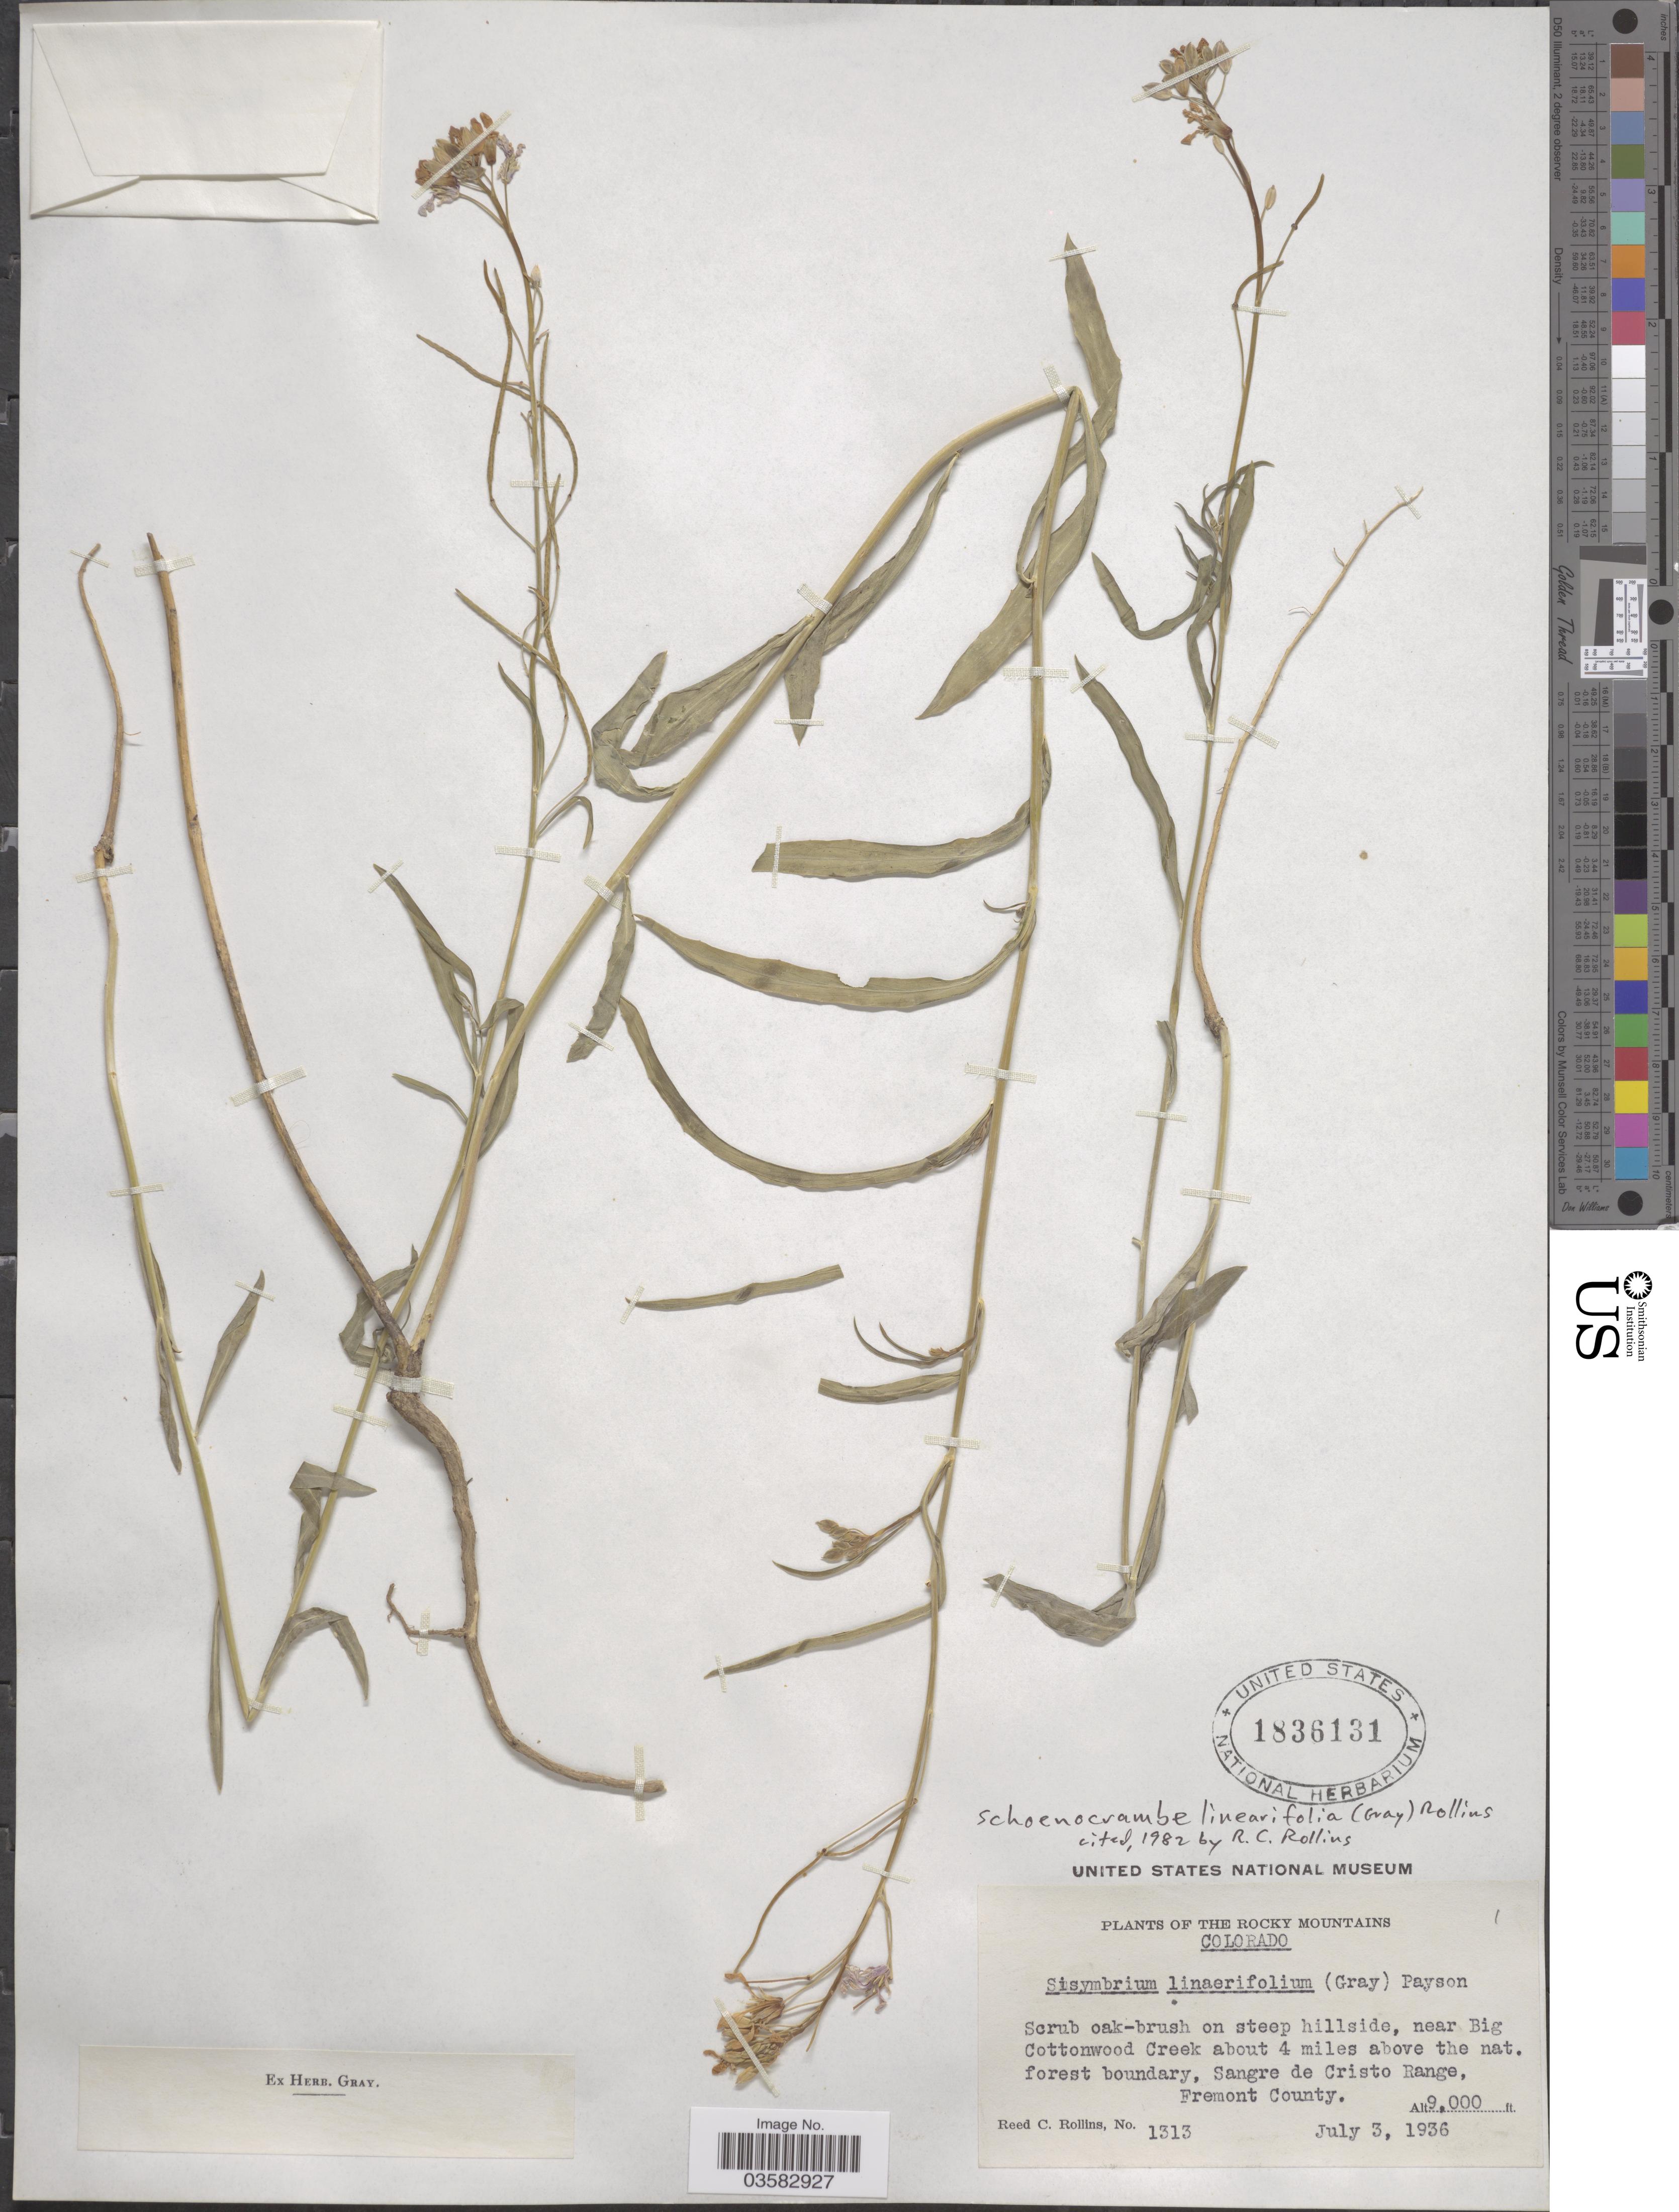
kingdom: Plantae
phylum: Tracheophyta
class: Magnoliopsida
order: Brassicales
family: Brassicaceae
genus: Sisymbrium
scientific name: Sisymbrium linearifolium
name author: (A. Gray) Payson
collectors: R. C. Rollins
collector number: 1313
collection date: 1936-07-03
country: United States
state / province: Colorado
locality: The Rocky Mountains. Near Big Cottonwood Creek about 4 miles above the nat. forest boundary, Sangre de Cristo Range, Fremont County.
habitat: scrub oak brush on a steep hillside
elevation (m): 2743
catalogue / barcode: US 1836131